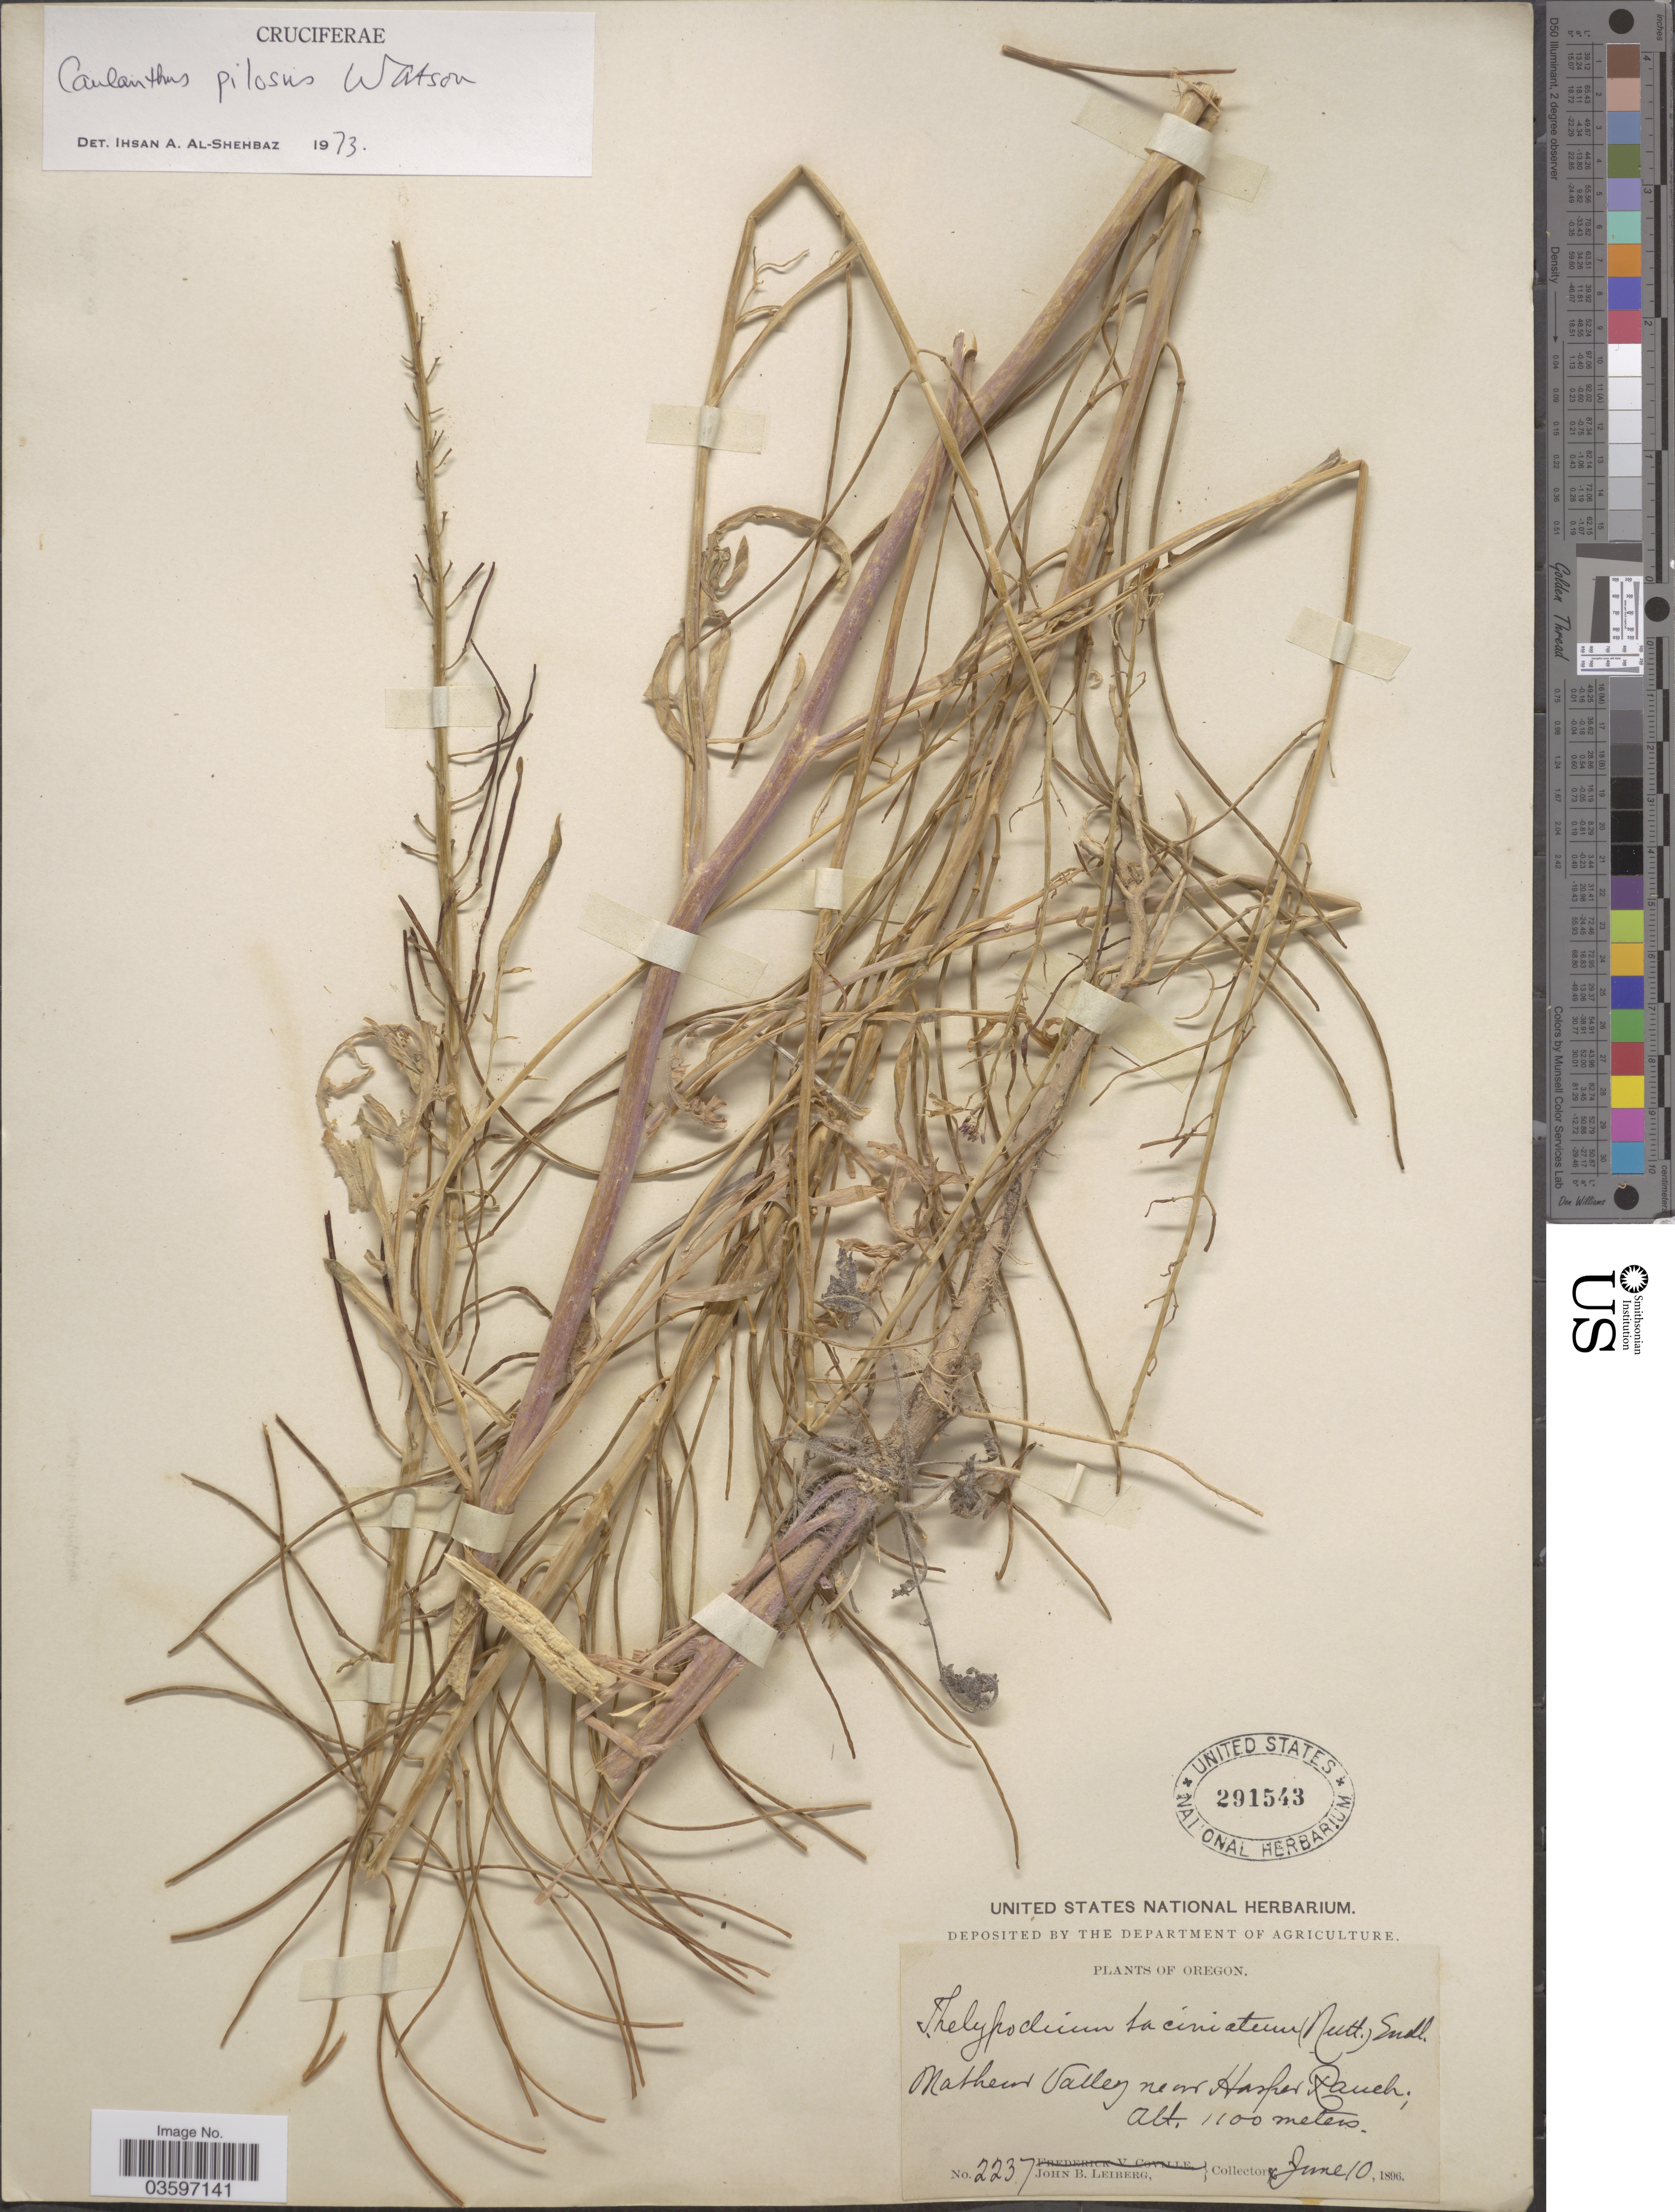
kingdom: Plantae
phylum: Tracheophyta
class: Magnoliopsida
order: Brassicales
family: Brassicaceae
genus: Caulanthus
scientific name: Caulanthus pilosus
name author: S. Watson in C. King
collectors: J. B. Leiberg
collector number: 2237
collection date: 1896-06-10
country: United States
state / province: Oregon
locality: Malheur Valley near Hasper Ranch.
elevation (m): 1100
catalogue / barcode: US 291543